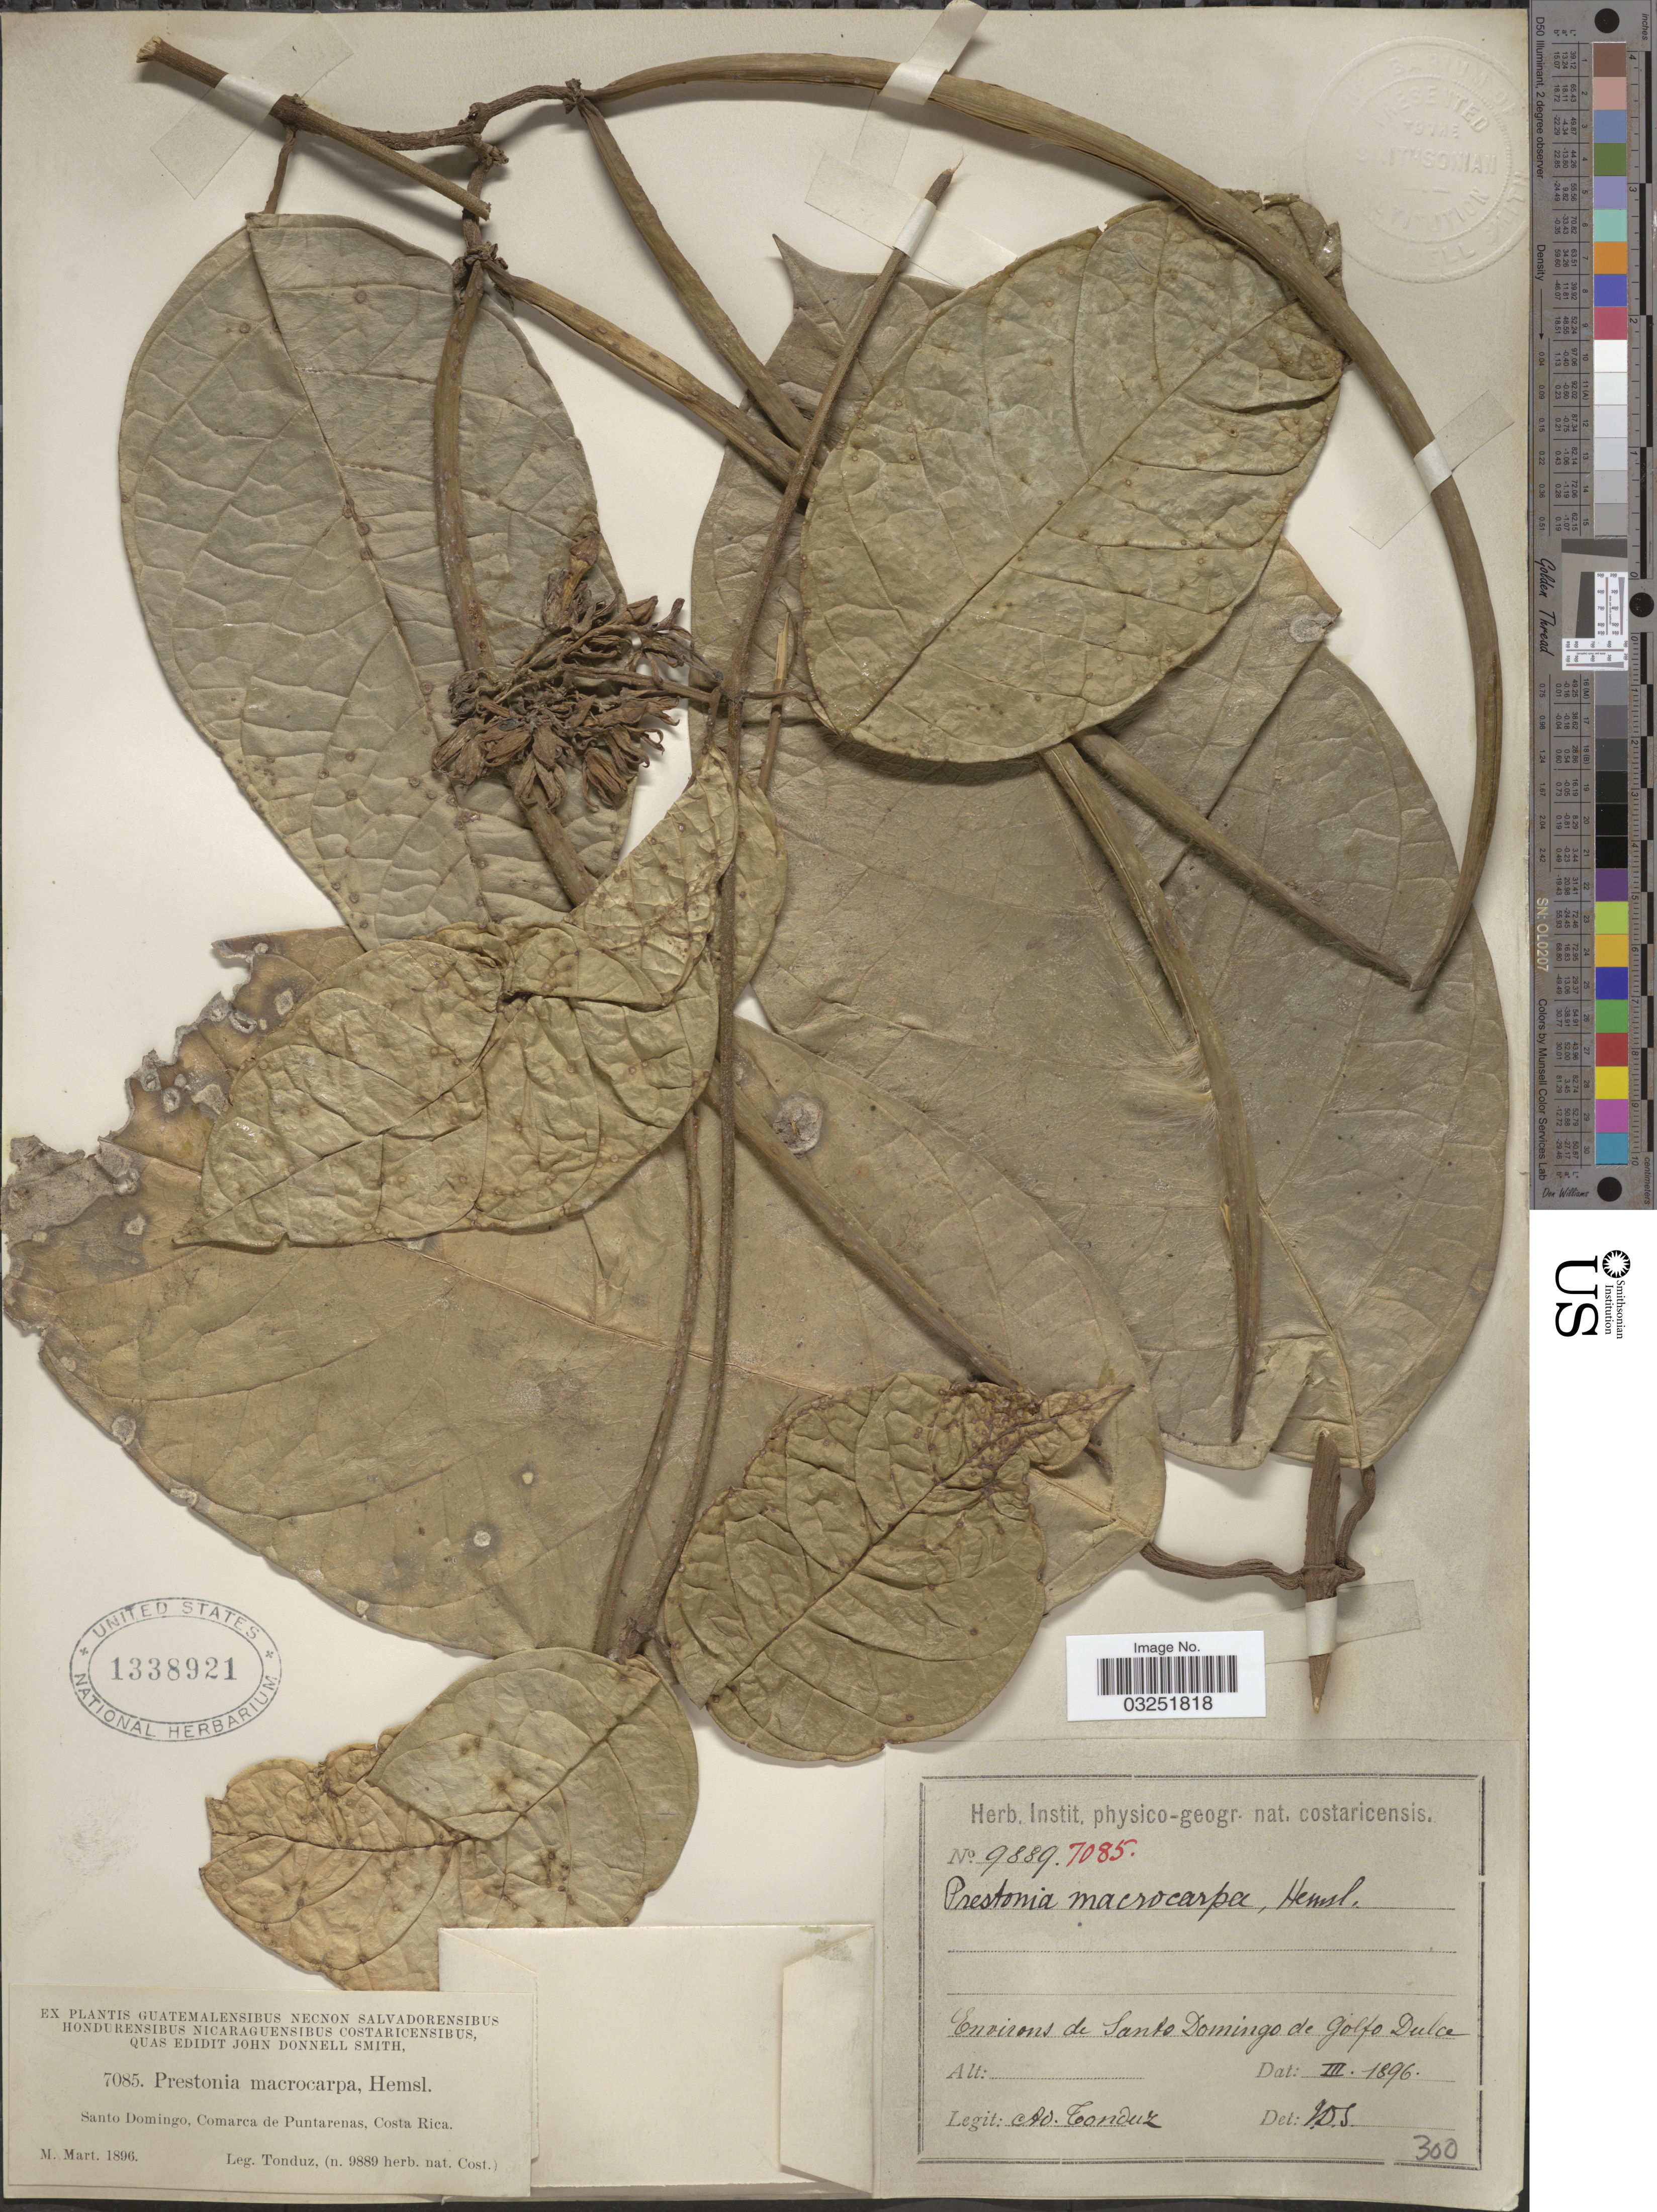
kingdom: Plantae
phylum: Tracheophyta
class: Magnoliopsida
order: Gentianales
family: Apocynaceae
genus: Prestonia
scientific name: Prestonia portobellensis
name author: (Beurl.) Woodson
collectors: A. Tonduz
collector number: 7085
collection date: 1896-03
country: Costa Rica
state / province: Puntarenas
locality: Santo Domingo, Comarca de Puntarenas. Environs de Santo Domingo de Golfo Dulce.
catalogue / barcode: US 1338921